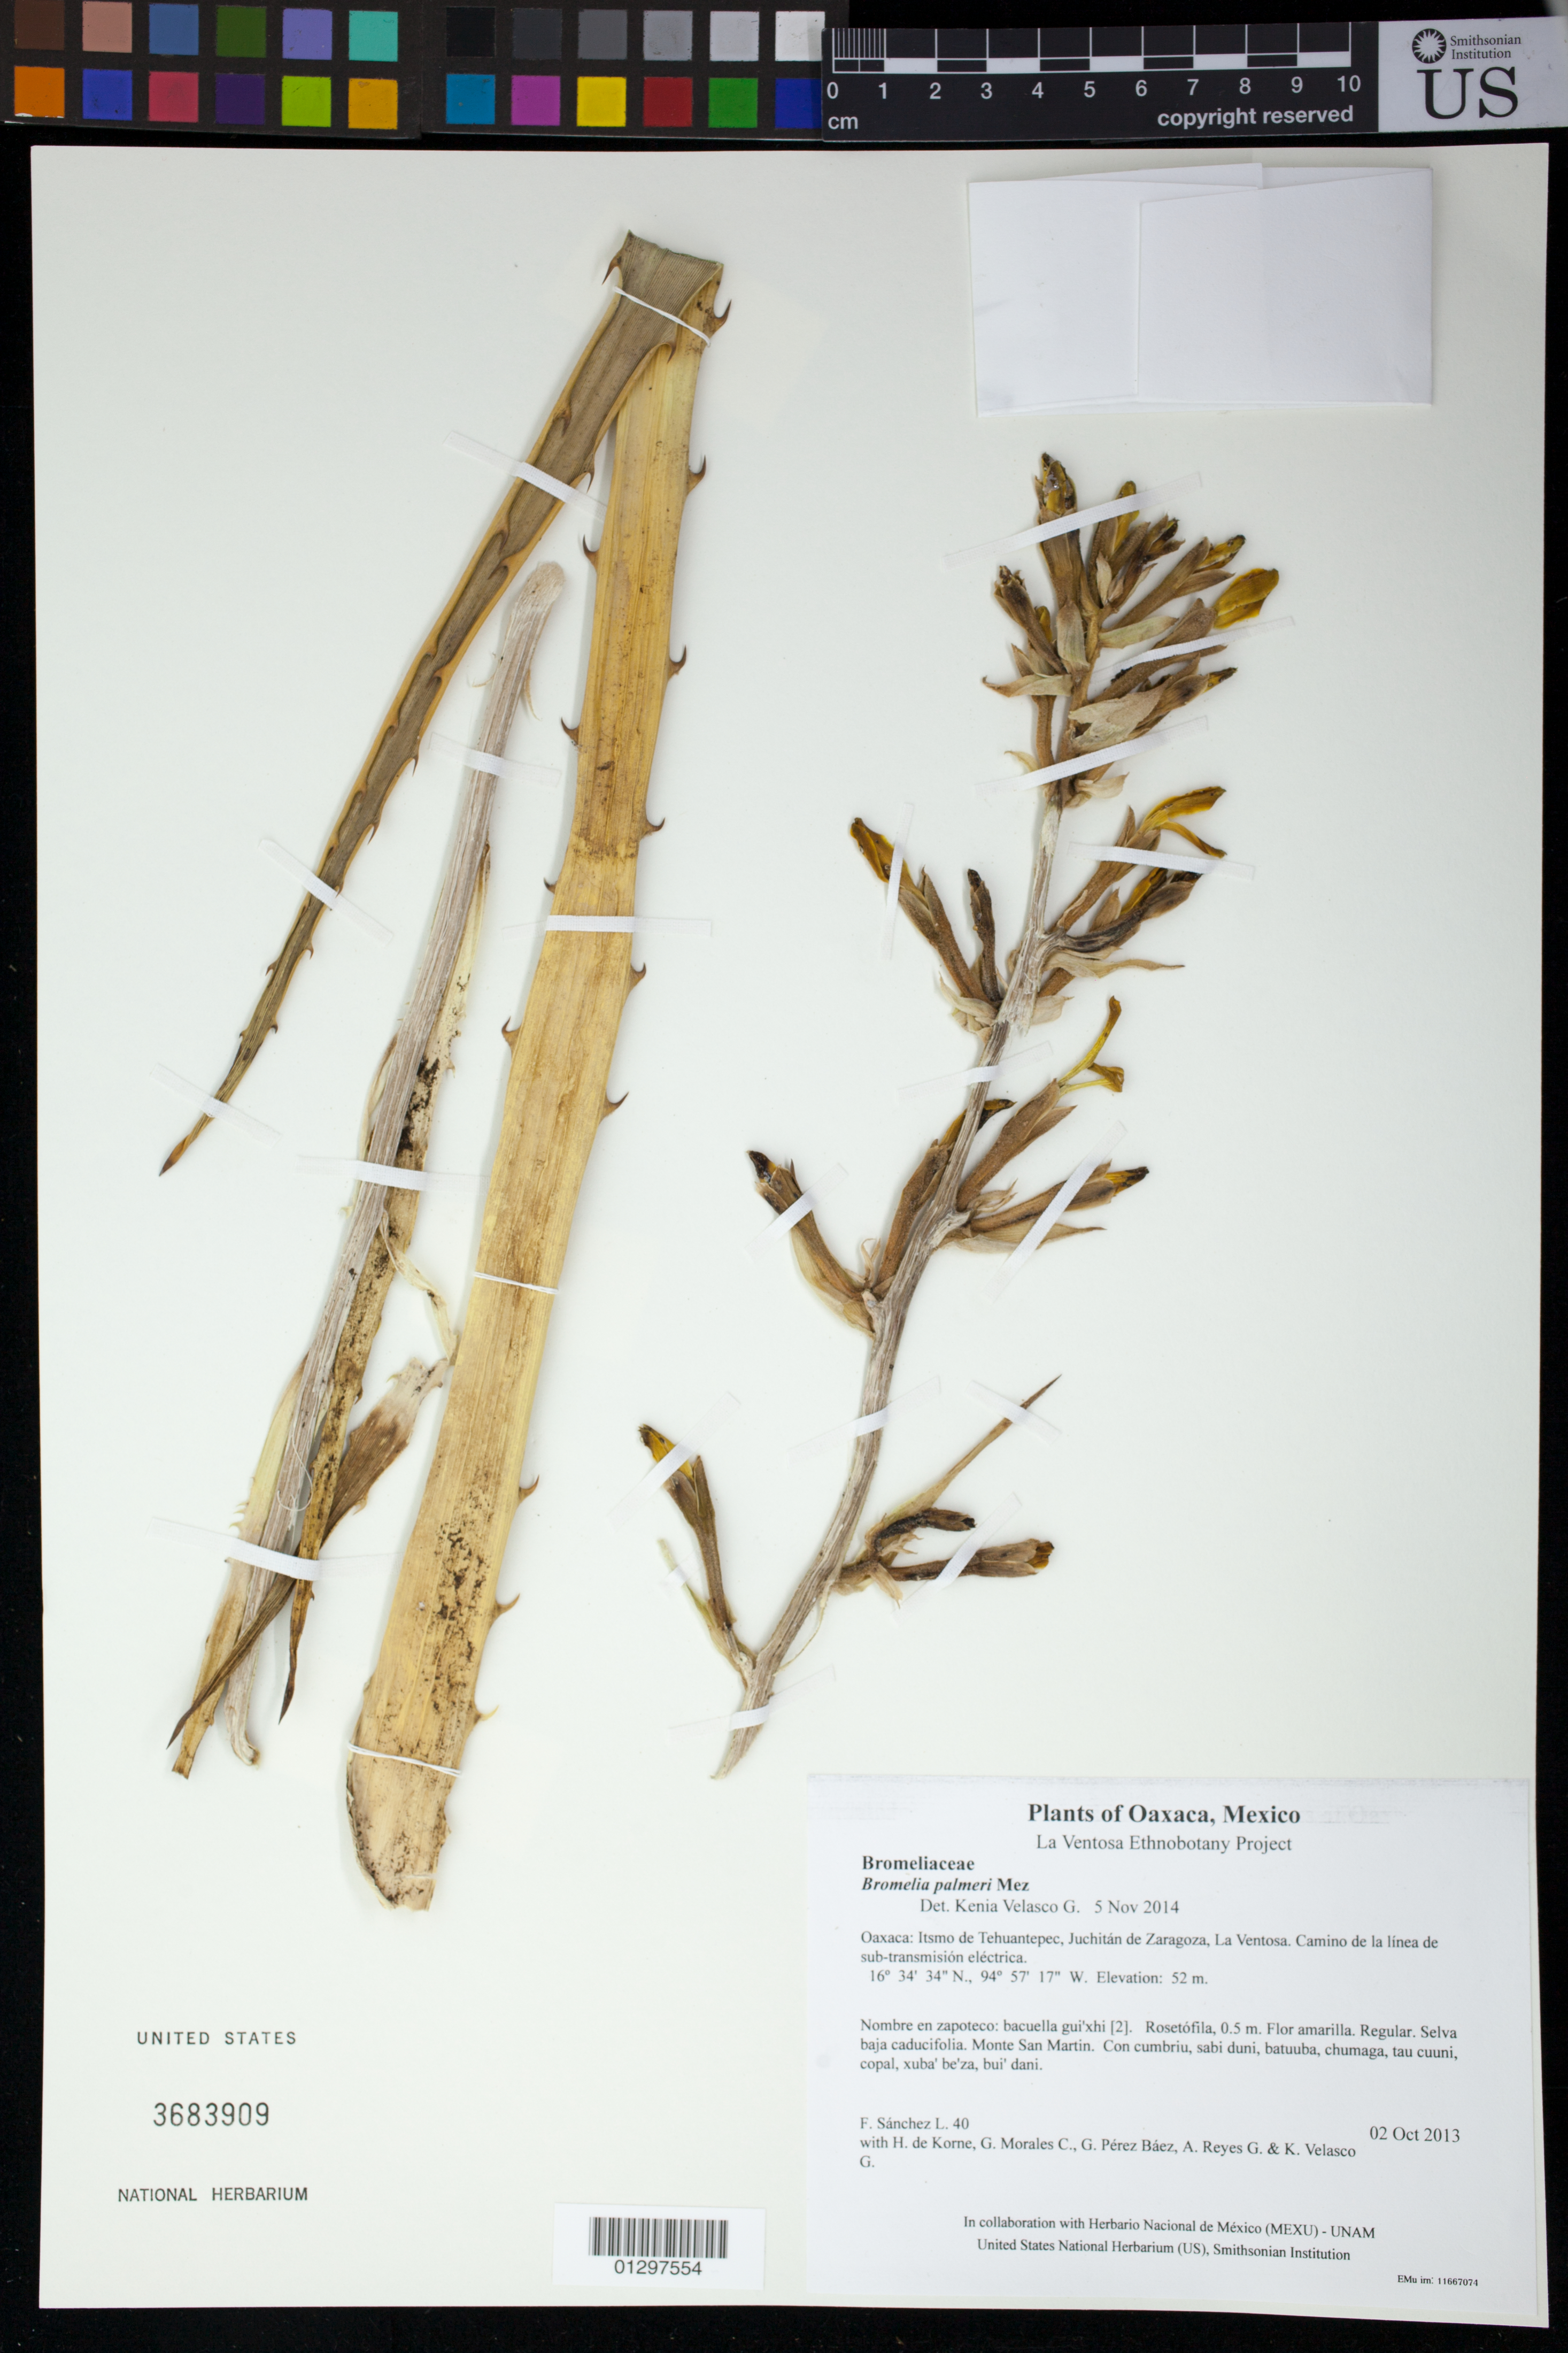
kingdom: Plantae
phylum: Tracheophyta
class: Liliopsida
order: Poales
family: Bromeliaceae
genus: Bromelia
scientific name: Bromelia palmeri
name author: Mez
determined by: Velasco G., Kenia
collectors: F. Sánchez L., H. de Korne, G. Morales C., G. Pérez Báez, A. Reyes G. & K. Velasco G.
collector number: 40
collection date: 2013-10-02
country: Mexico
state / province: Oaxaca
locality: Itsmo de Tehuantepec, Juchitán de Zaragoza, La Ventosa. Camino de la línea de sub-transmisión eléctrica.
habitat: Selva baja caducifolia. Monte San Martin.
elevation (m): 52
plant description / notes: MEXU, US; Batuuba. 0.5 m. Guie' naguchi. Nuu.; flor de campo, piñuela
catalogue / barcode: US 3683909